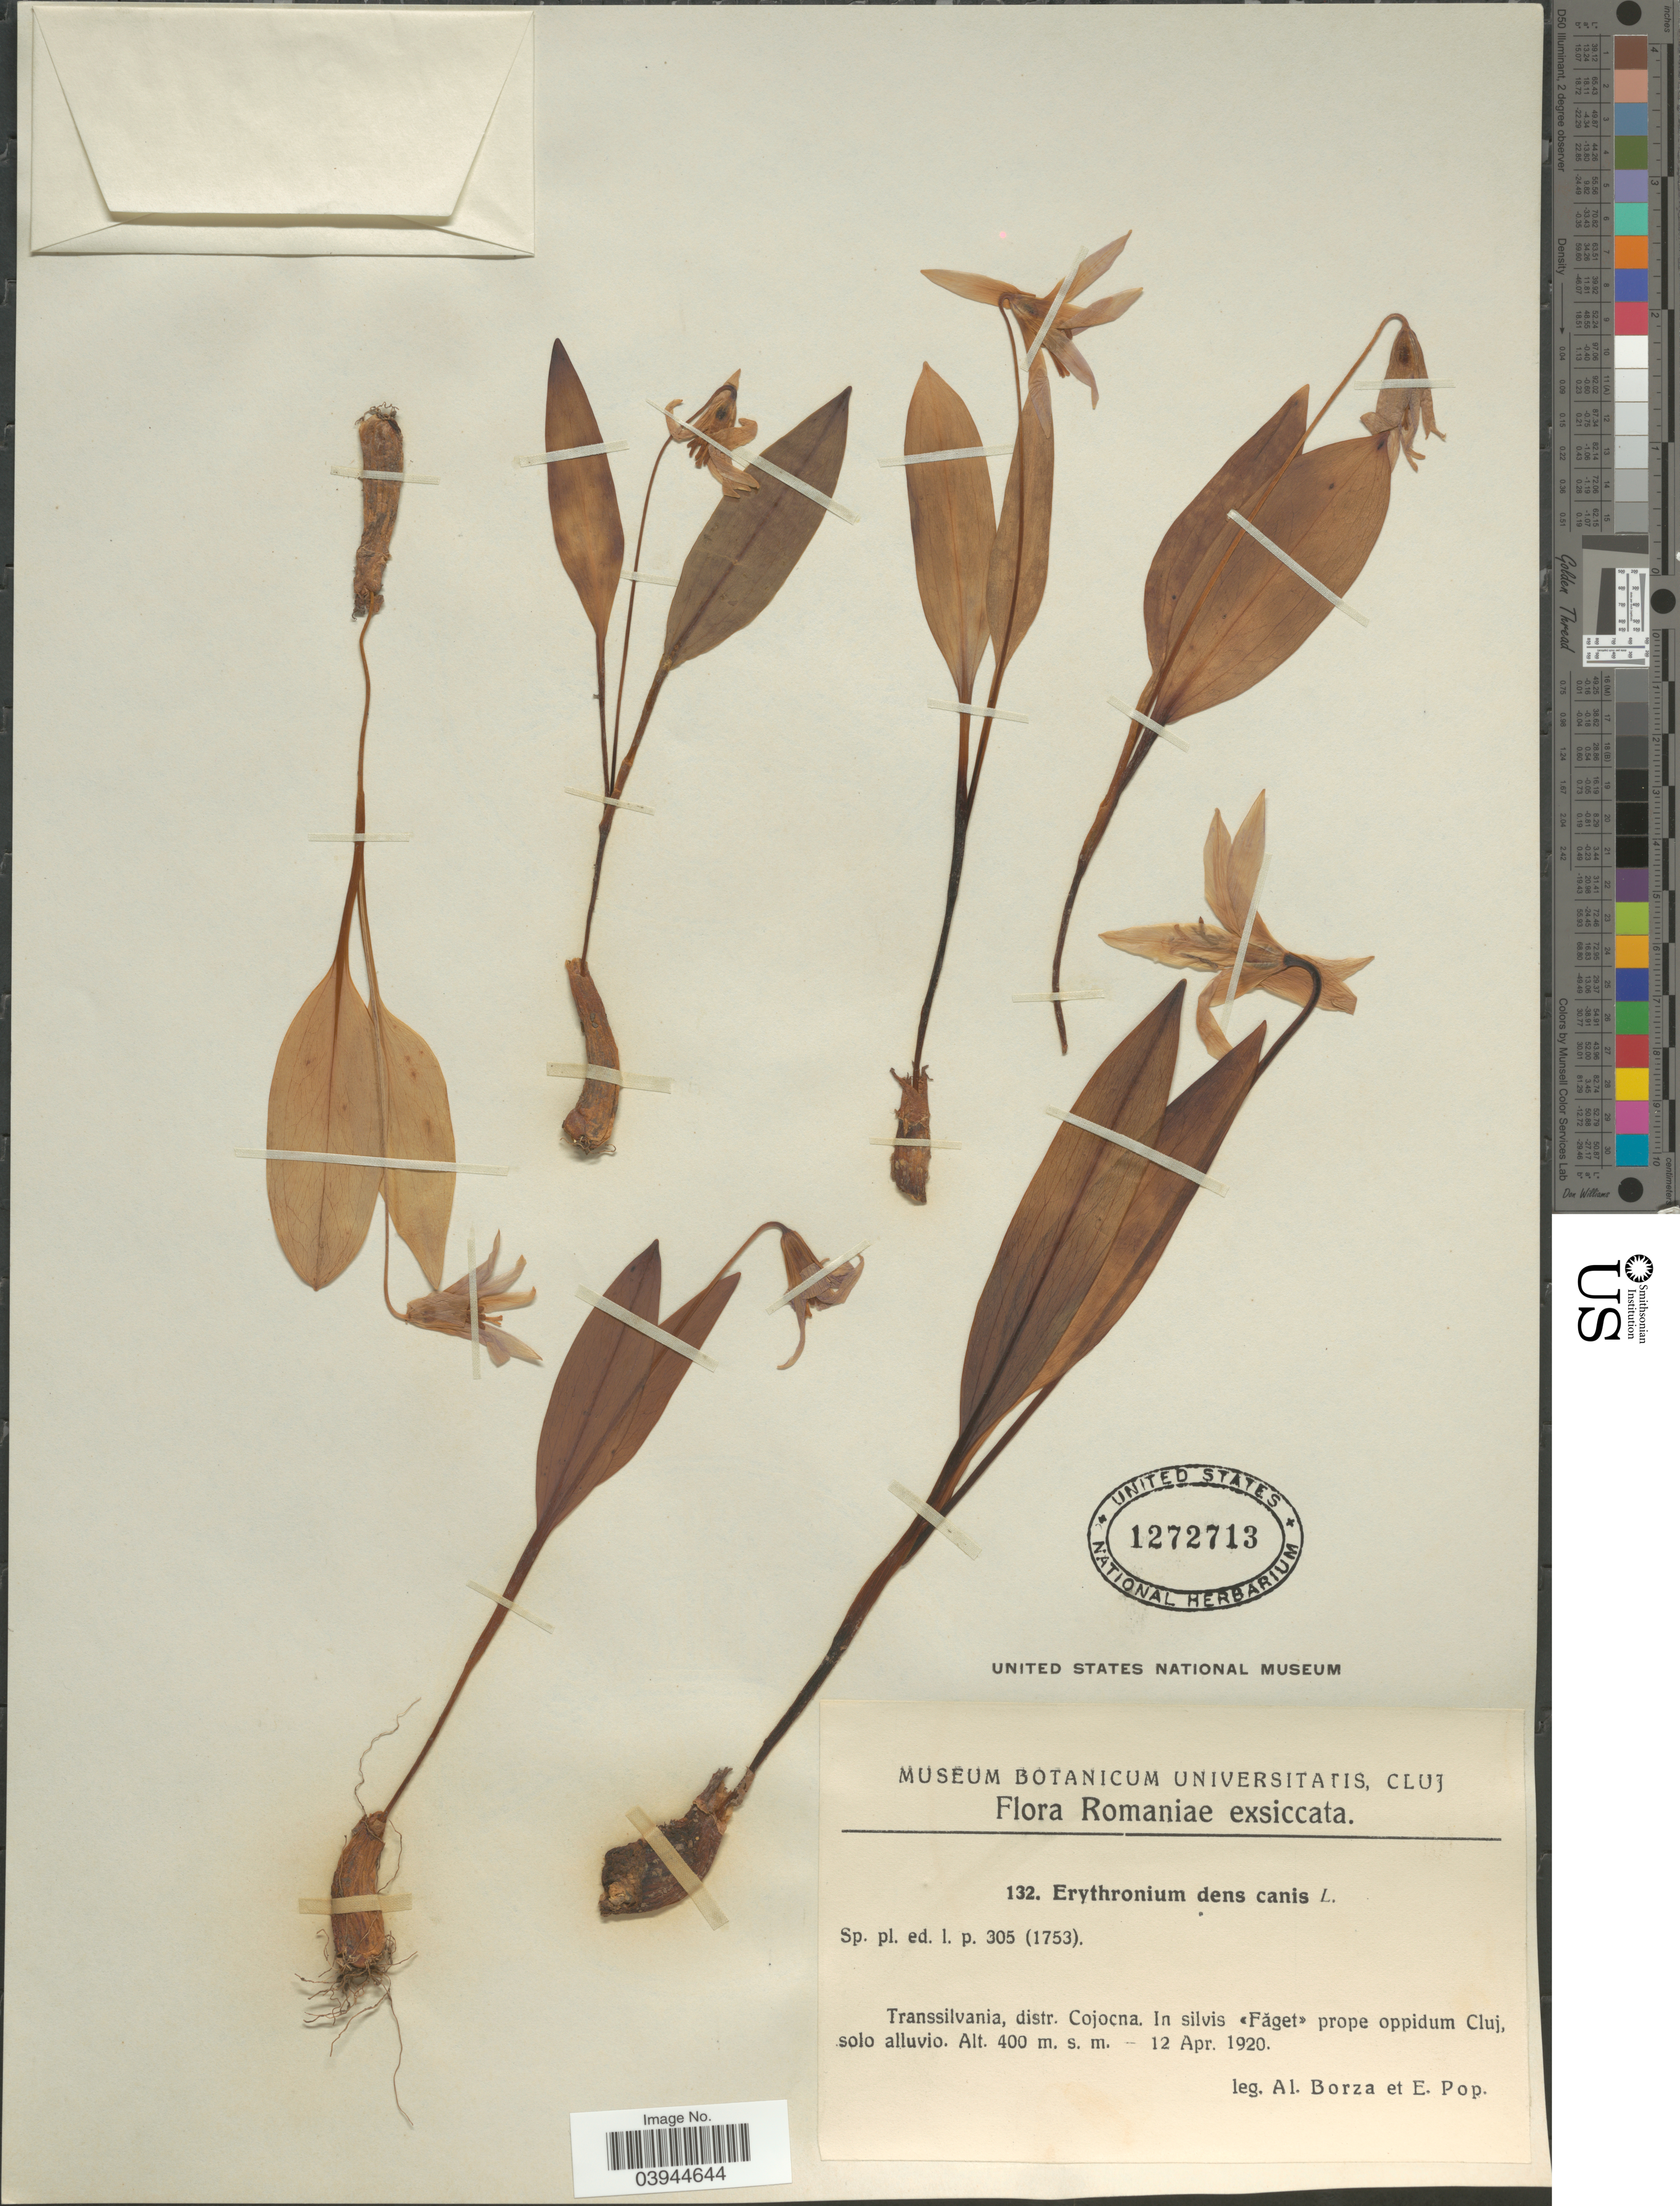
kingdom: Plantae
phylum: Tracheophyta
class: Liliopsida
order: Liliales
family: Liliaceae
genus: Erythronium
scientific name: Erythronium dens-canis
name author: L.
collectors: A. Borza & E. Pop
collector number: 132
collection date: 1920-04-12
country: Romania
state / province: Cluj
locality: Romaniae. Transsilvania, distr. Cojocna. In silvis «Făget» prope oppidum Cluj.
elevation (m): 400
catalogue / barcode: US 1272713